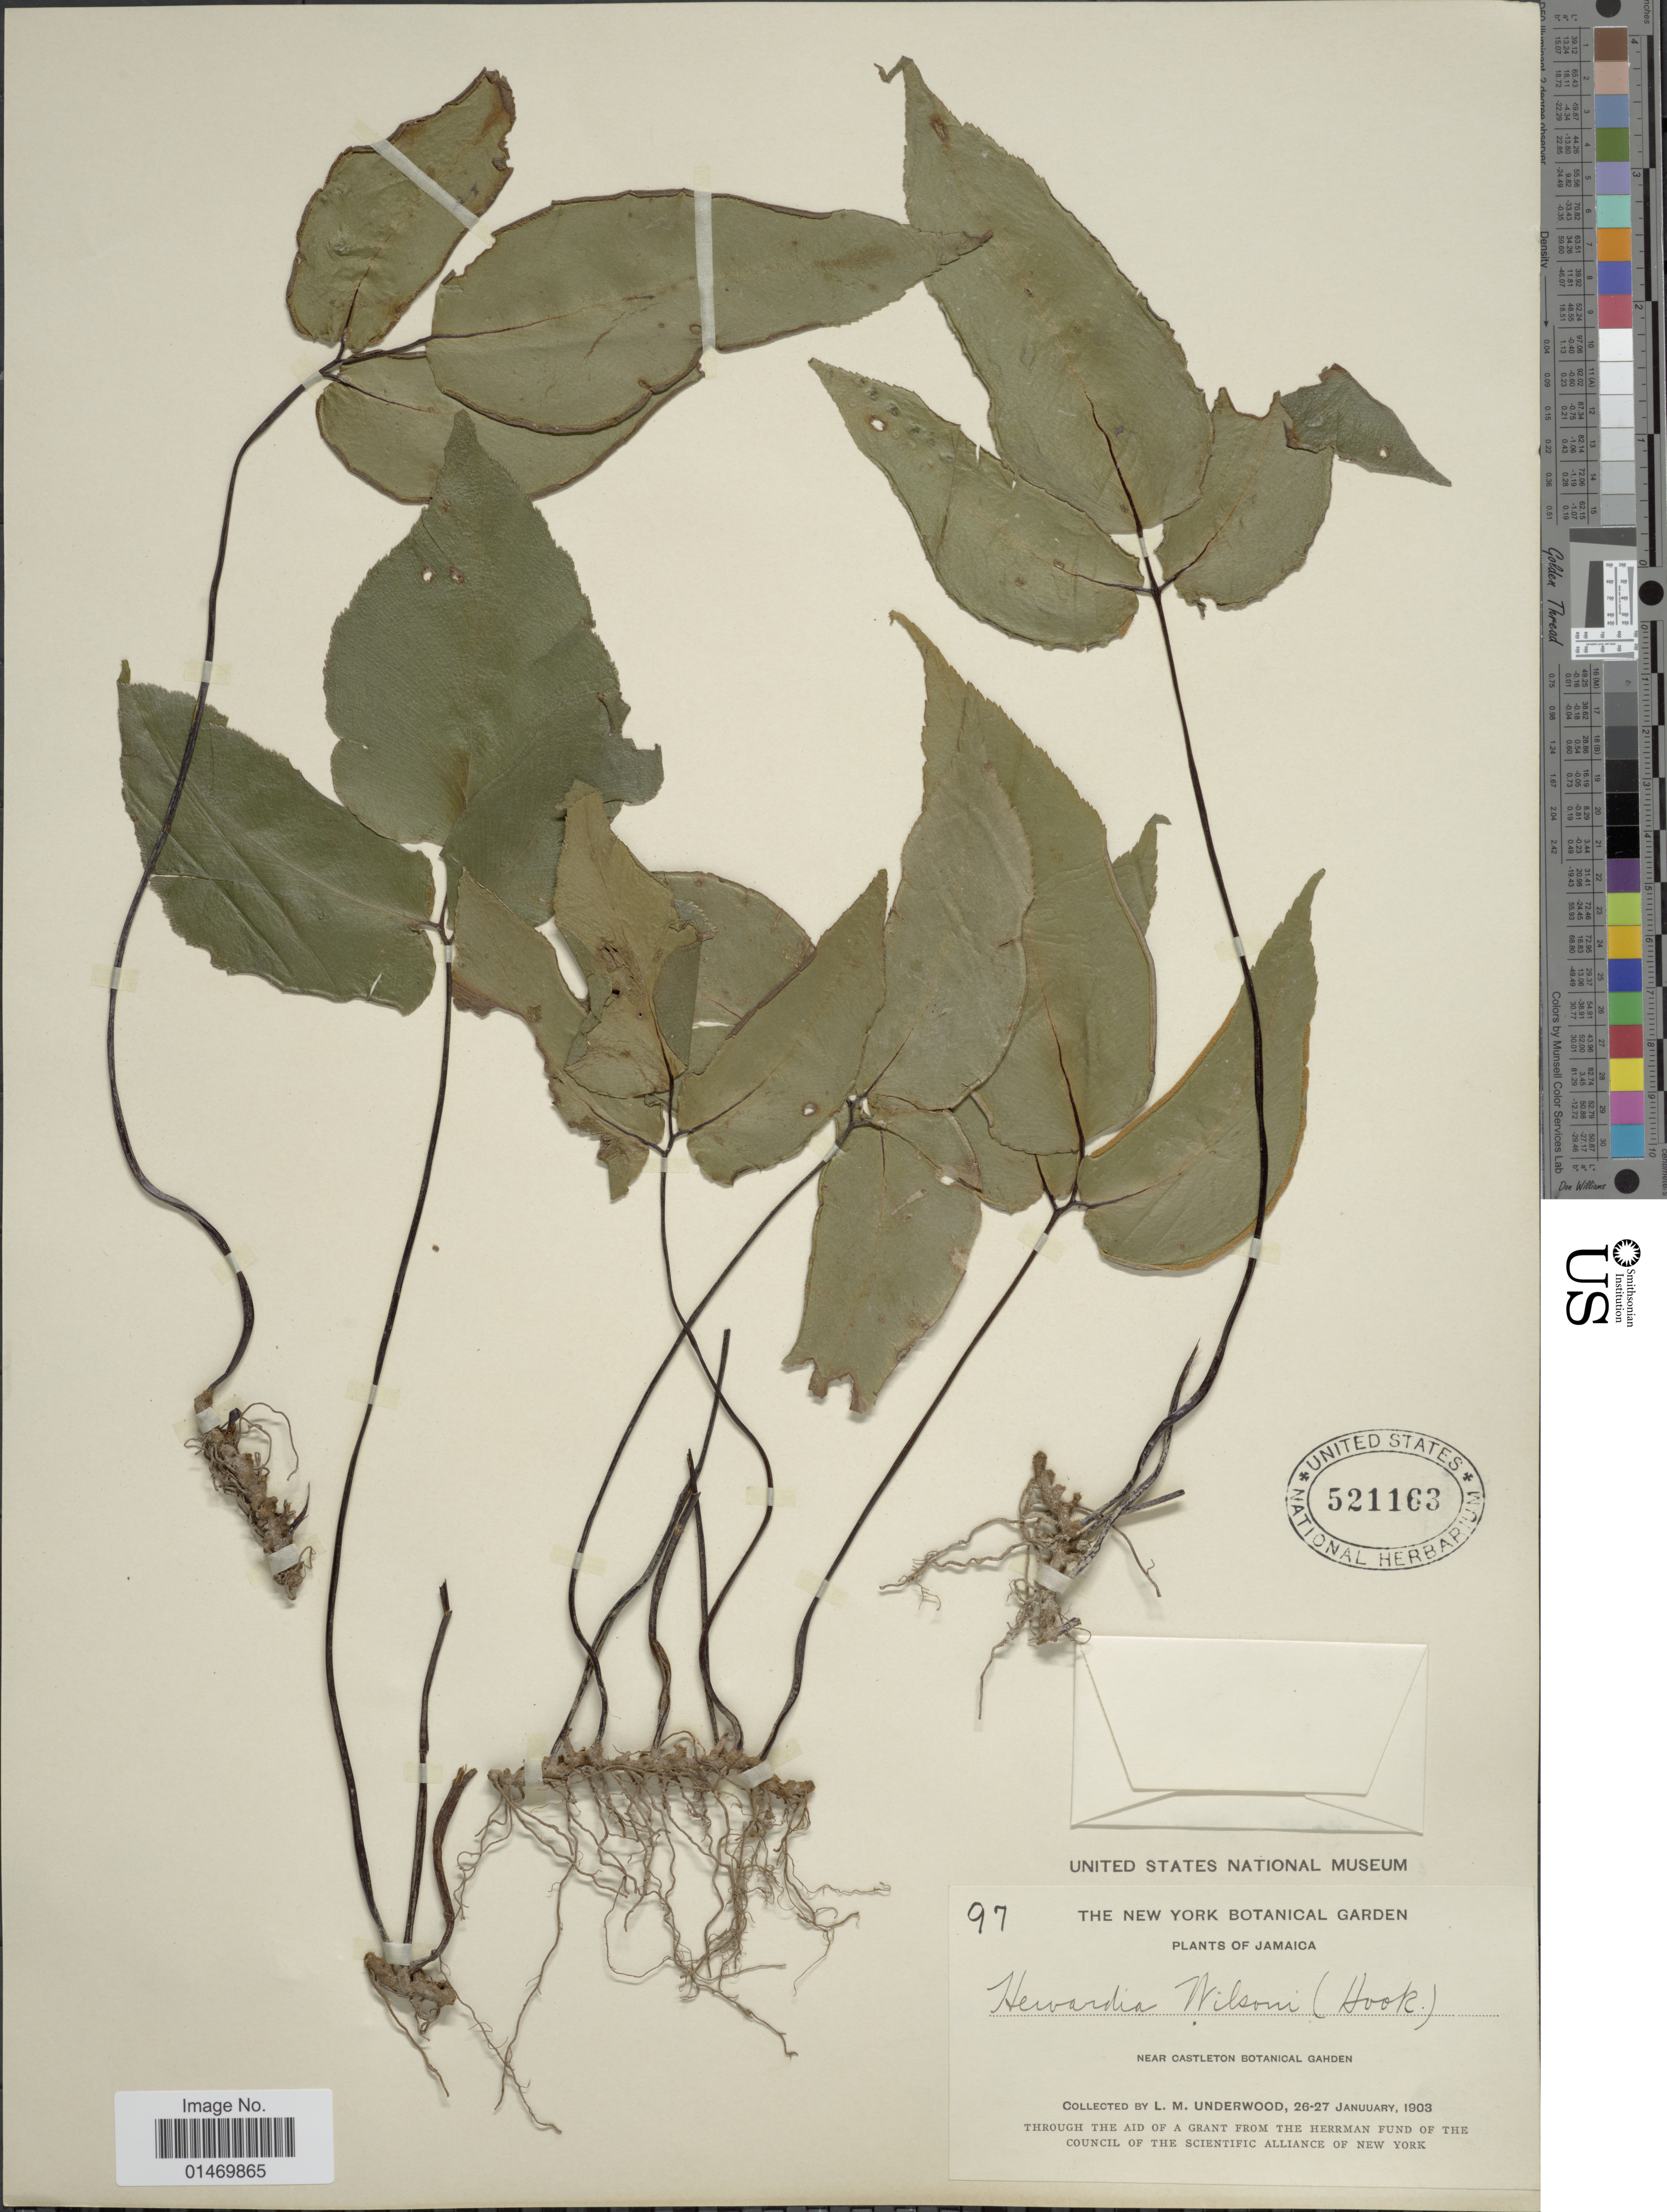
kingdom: Plantae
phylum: Tracheophyta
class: Polypodiopsida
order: Polypodiales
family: Pteridaceae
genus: Adiantum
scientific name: Adiantum wilsonii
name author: Hook.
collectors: L. M. Underwood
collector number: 97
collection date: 1903-01-26/1903-01-27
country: Jamaica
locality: Jamaica, near Castleton Botanical Gahden.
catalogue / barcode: US 521163